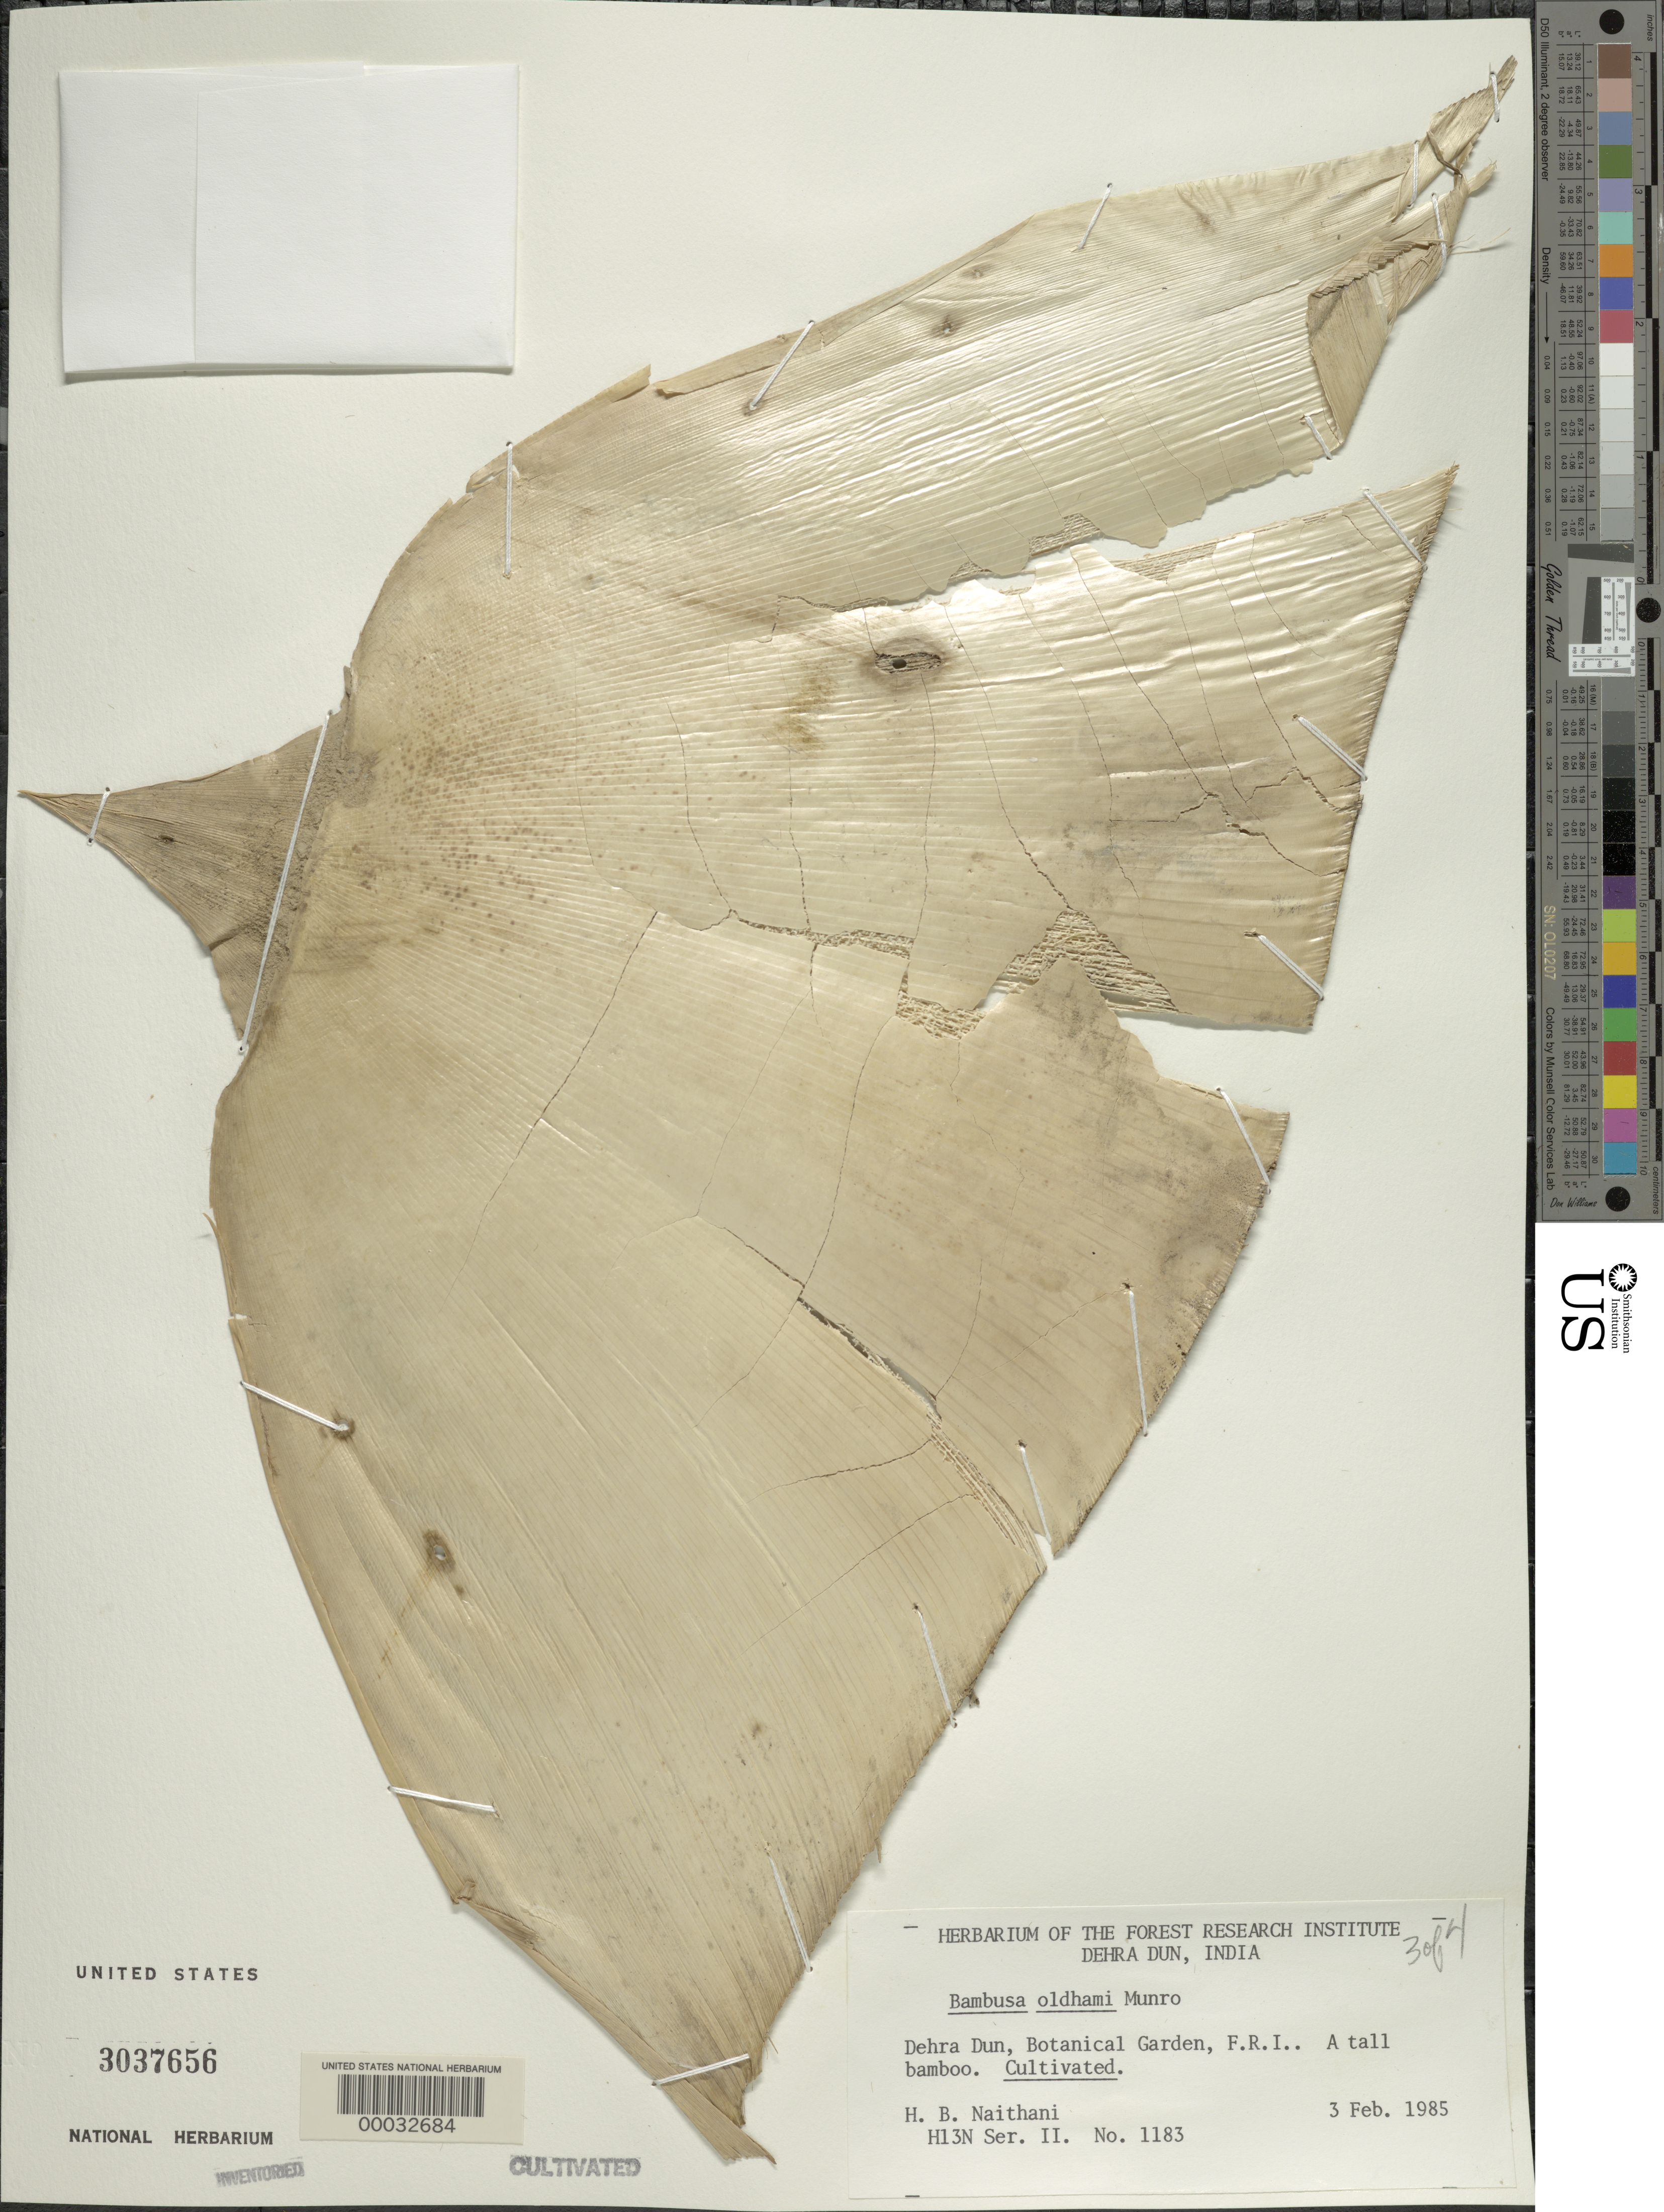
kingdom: Plantae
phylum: Tracheophyta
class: Liliopsida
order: Poales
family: Poaceae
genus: Bambusa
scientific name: Bambusa oldhamii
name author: Munro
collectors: H. Naithani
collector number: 1183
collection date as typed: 03 Feb 1985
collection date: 1985-02-03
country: India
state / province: Uttar Pradesh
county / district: Dehradun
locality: Botanical garden, f.r.i.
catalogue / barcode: US 3037656